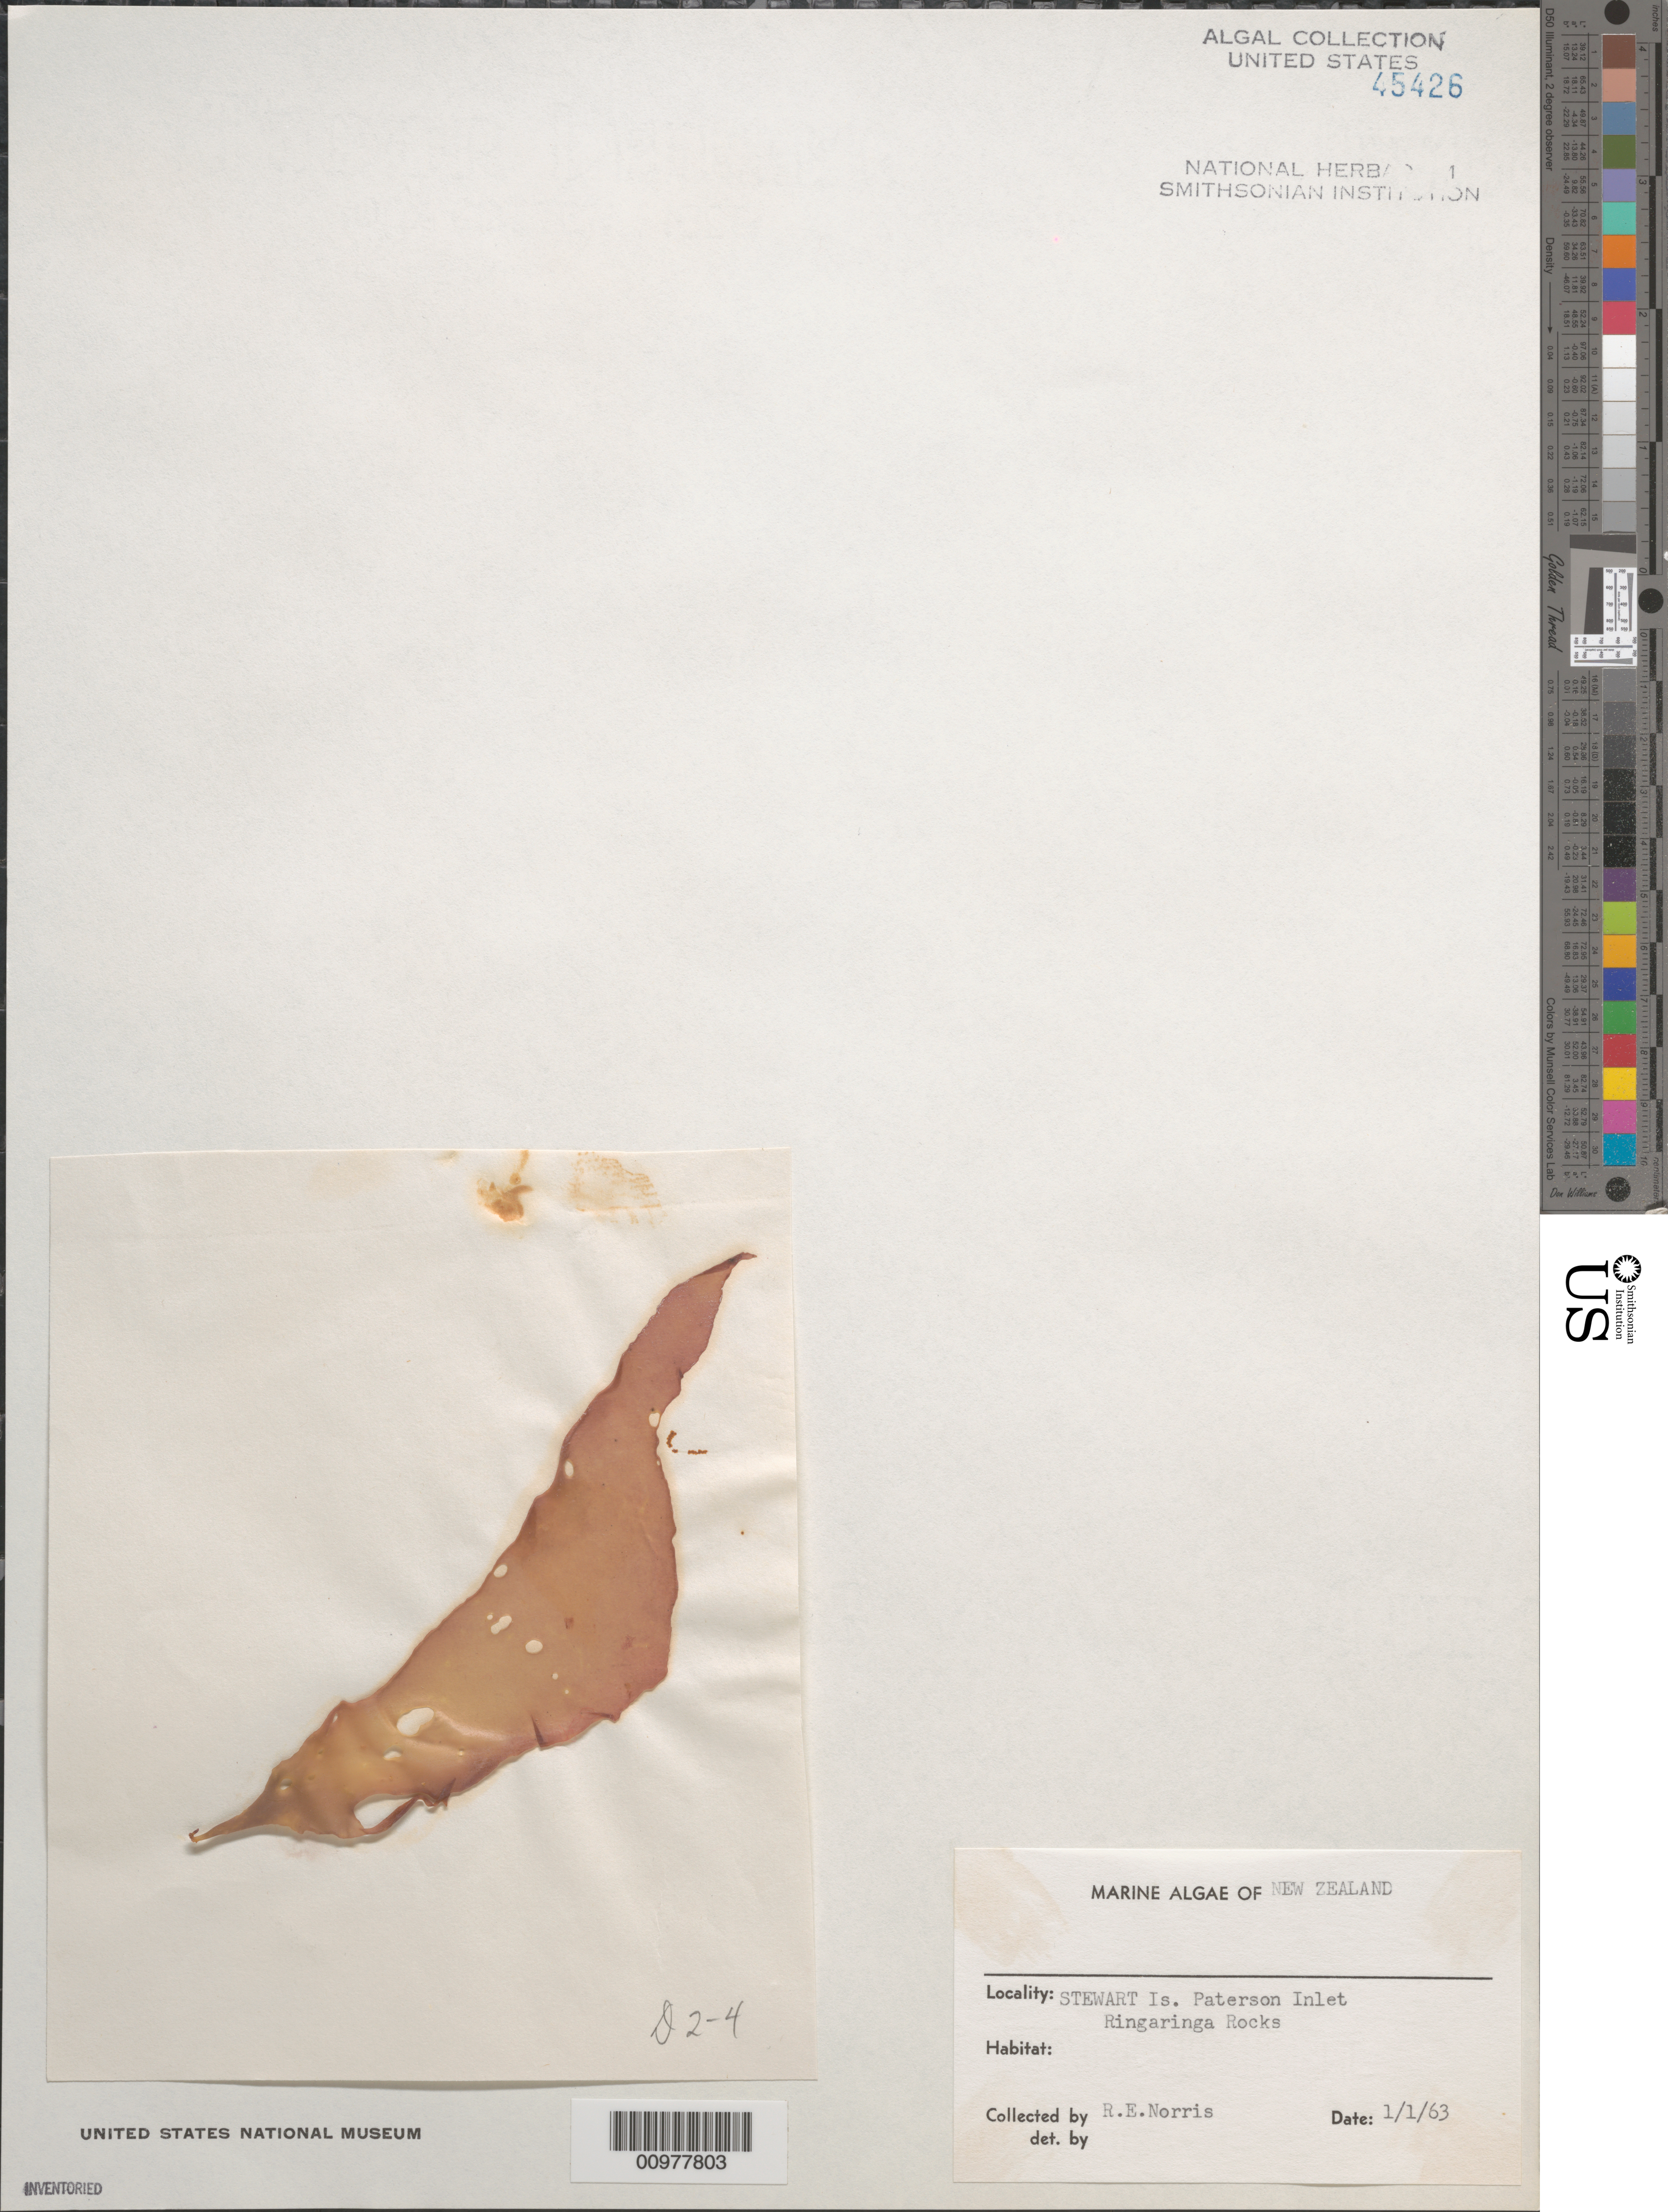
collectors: R. E. Norris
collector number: D2-4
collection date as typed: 01 Jan 1963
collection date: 1963-01-01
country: New Zealand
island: Stewart Island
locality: Paterson Inlet, Ringaringa Rocks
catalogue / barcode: US 45426